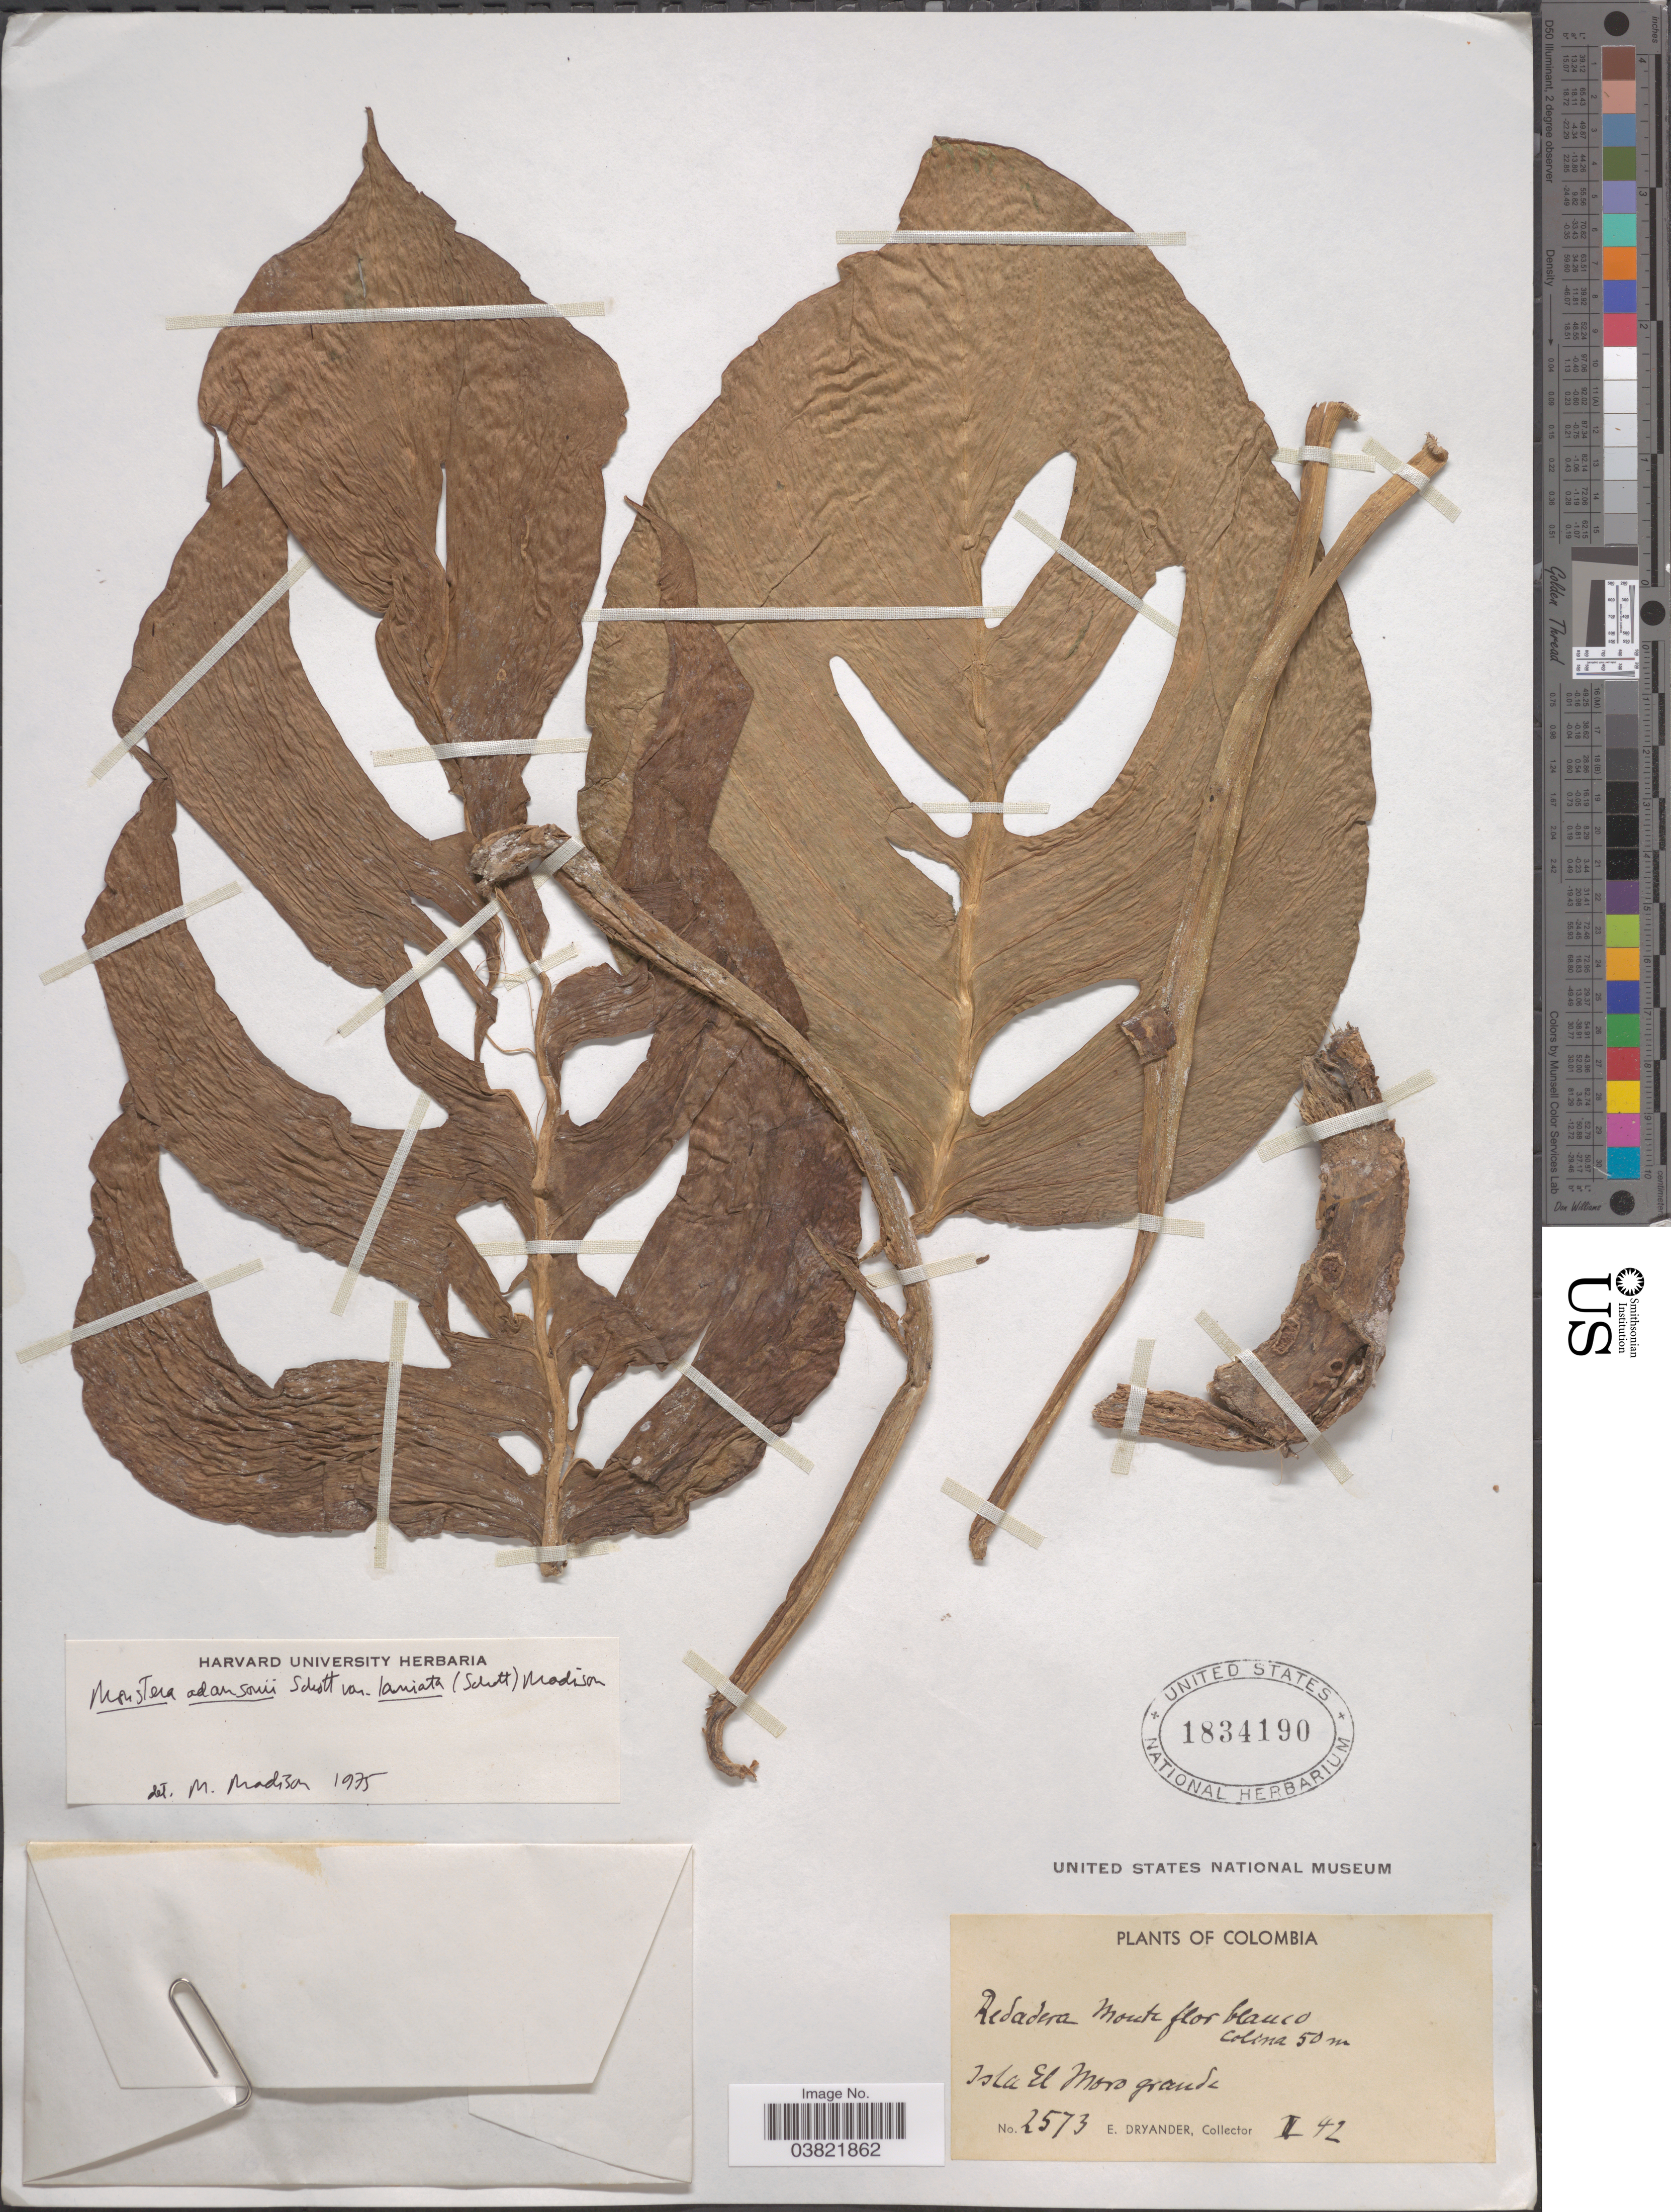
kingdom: Plantae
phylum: Tracheophyta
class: Liliopsida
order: Alismatales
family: Araceae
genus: Monstera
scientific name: Monstera adansonii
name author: Schott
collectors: E. Dryander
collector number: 2573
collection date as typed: Transcribed d/m/y: /4/42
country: Colombia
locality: Isla El Moro grande.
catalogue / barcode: US 1834190